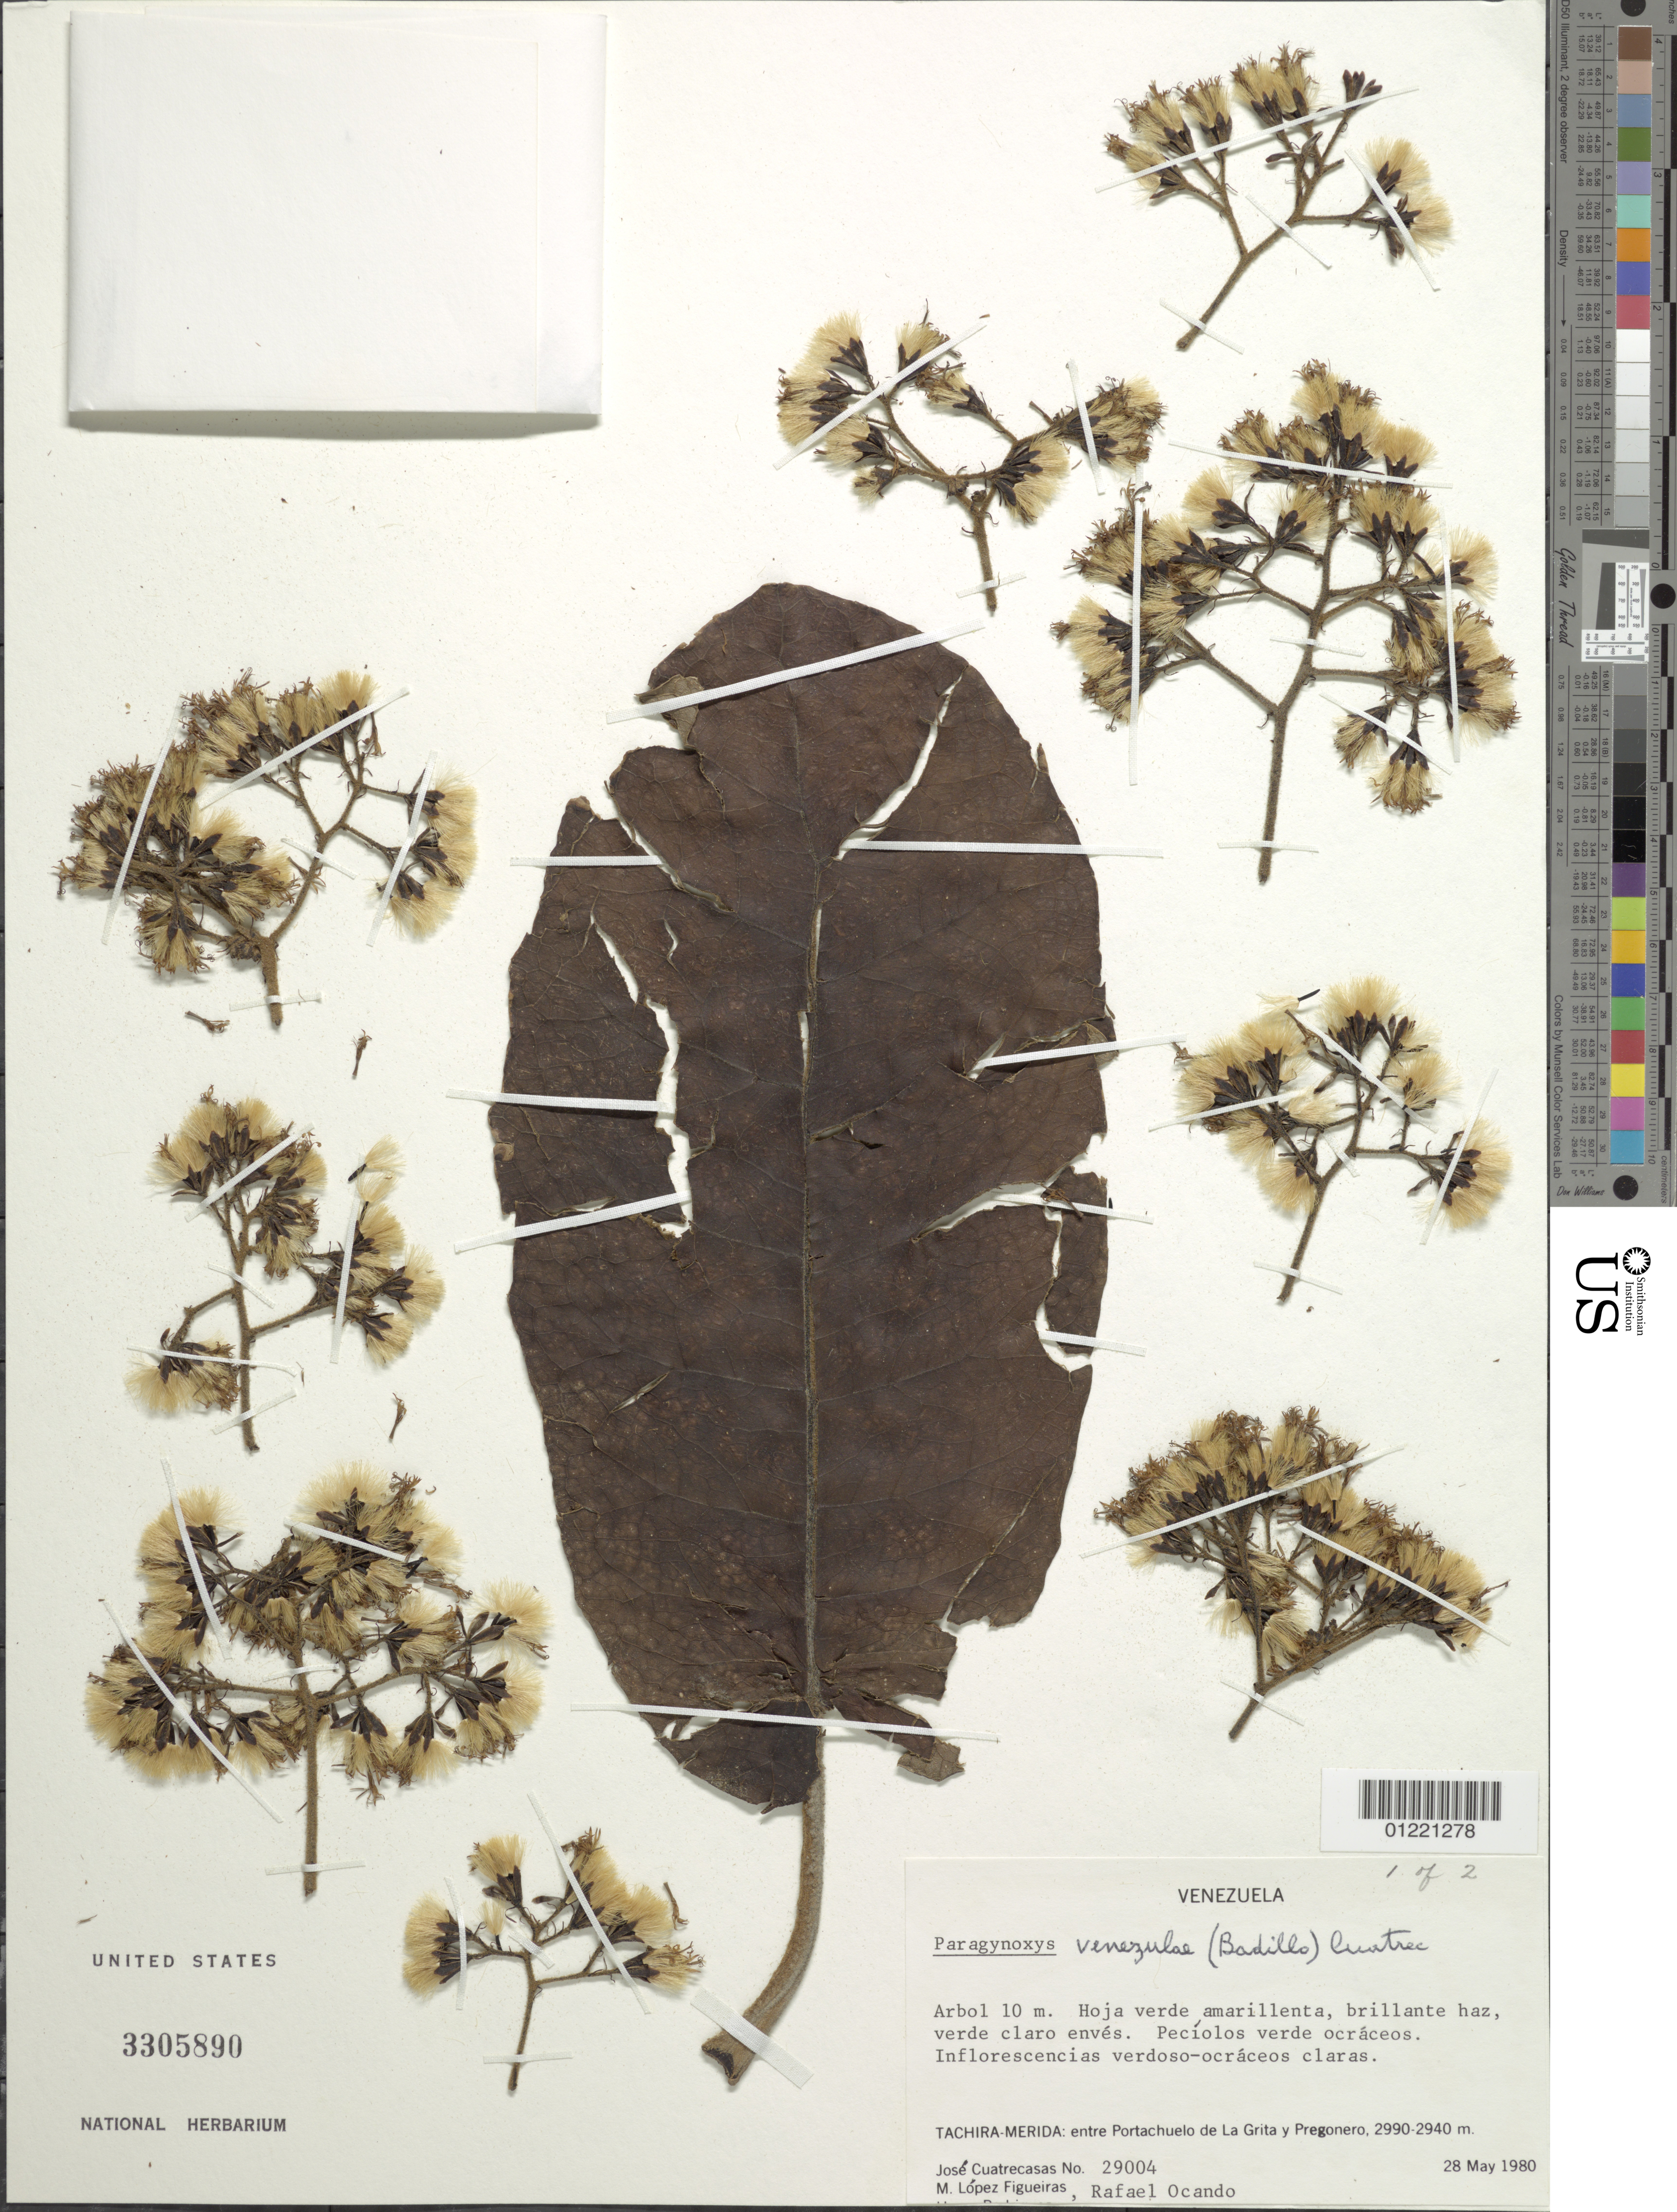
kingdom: Plantae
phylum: Tracheophyta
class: Magnoliopsida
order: Asterales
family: Asteraceae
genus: Paragynoxys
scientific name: Paragynoxys venezuelae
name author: (V.M. Badillo) Cuatrec.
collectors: J. Cuatrecasas, M. López Figueiras & R. Ocando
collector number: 29004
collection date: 1980-05-28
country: Venezuela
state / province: Táchira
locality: Tachira-Merida: entre Portachuelo de La Grita y Pregonero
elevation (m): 2940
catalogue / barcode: US 3305890